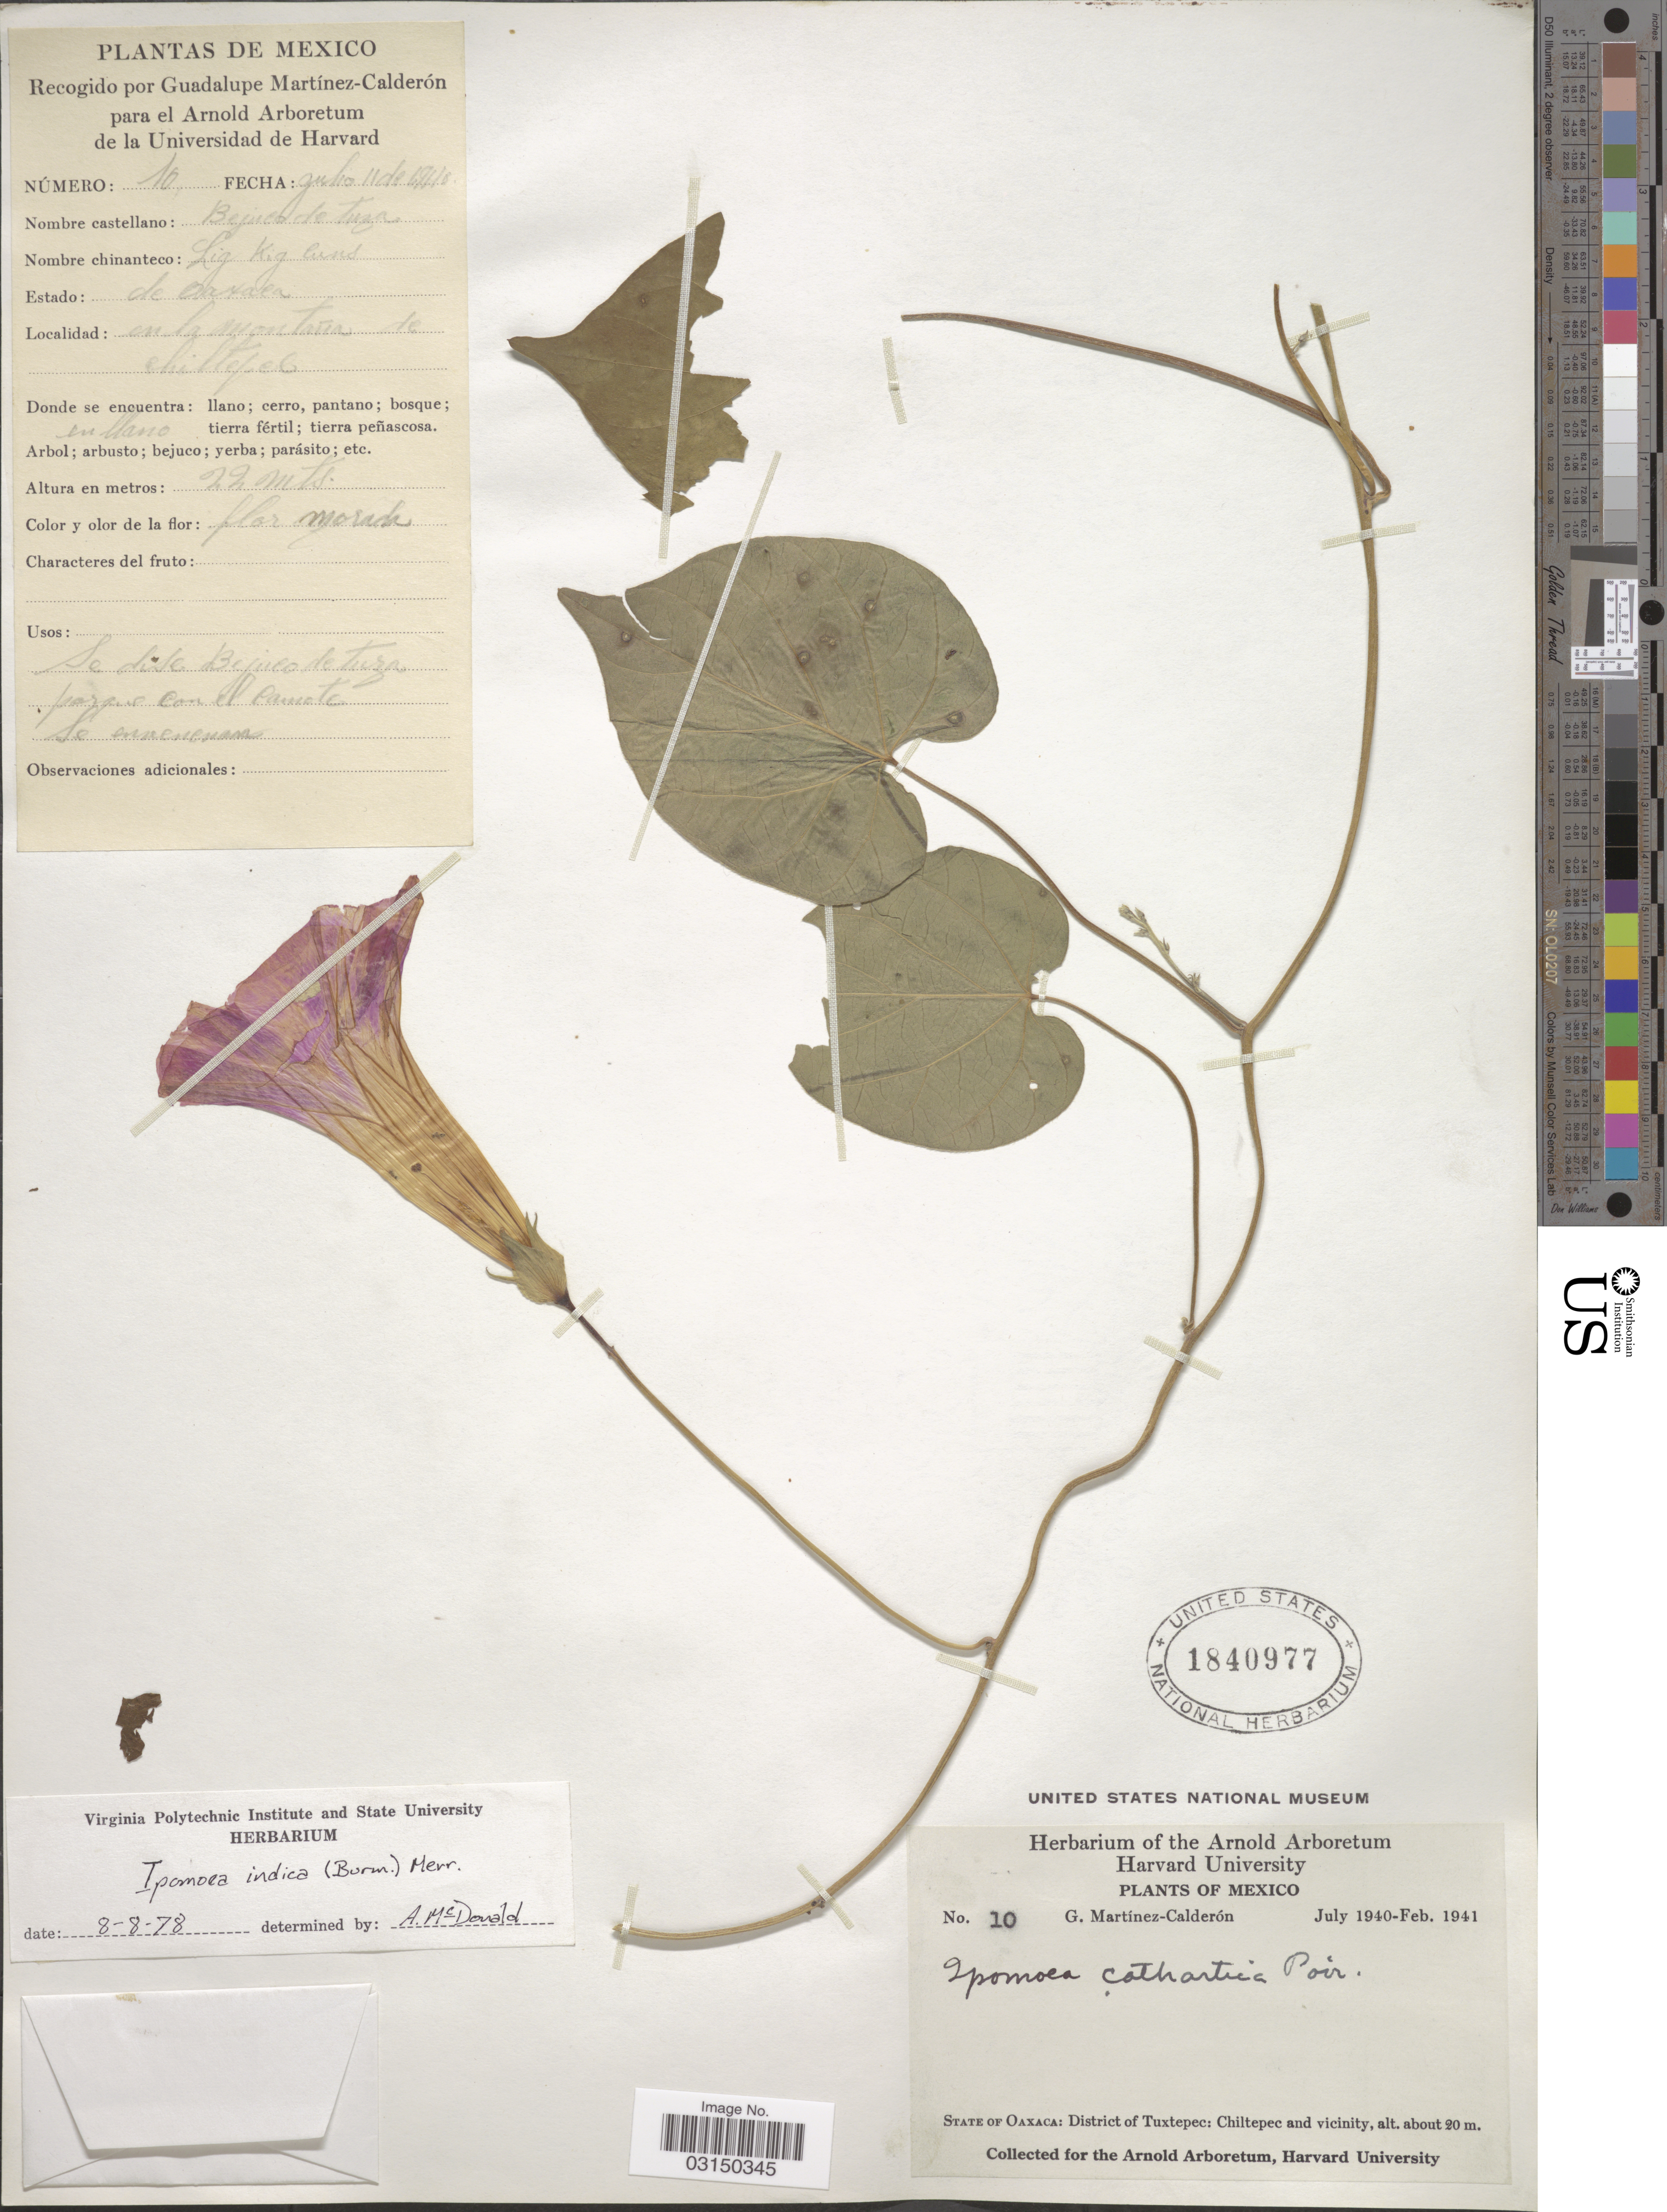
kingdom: Plantae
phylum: Tracheophyta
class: Magnoliopsida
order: Solanales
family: Convolvulaceae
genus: Ipomoea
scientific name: Ipomoea indica (Burm.) Merr. var. indica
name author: (Burm.) Merr.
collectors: G. Martinez-C.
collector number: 10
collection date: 1940-07/1941-02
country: Mexico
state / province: Oaxaca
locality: State of Oaxaca: District of Tuxtepec: Chiltepec and vicinity.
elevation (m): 20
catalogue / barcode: US 1840977